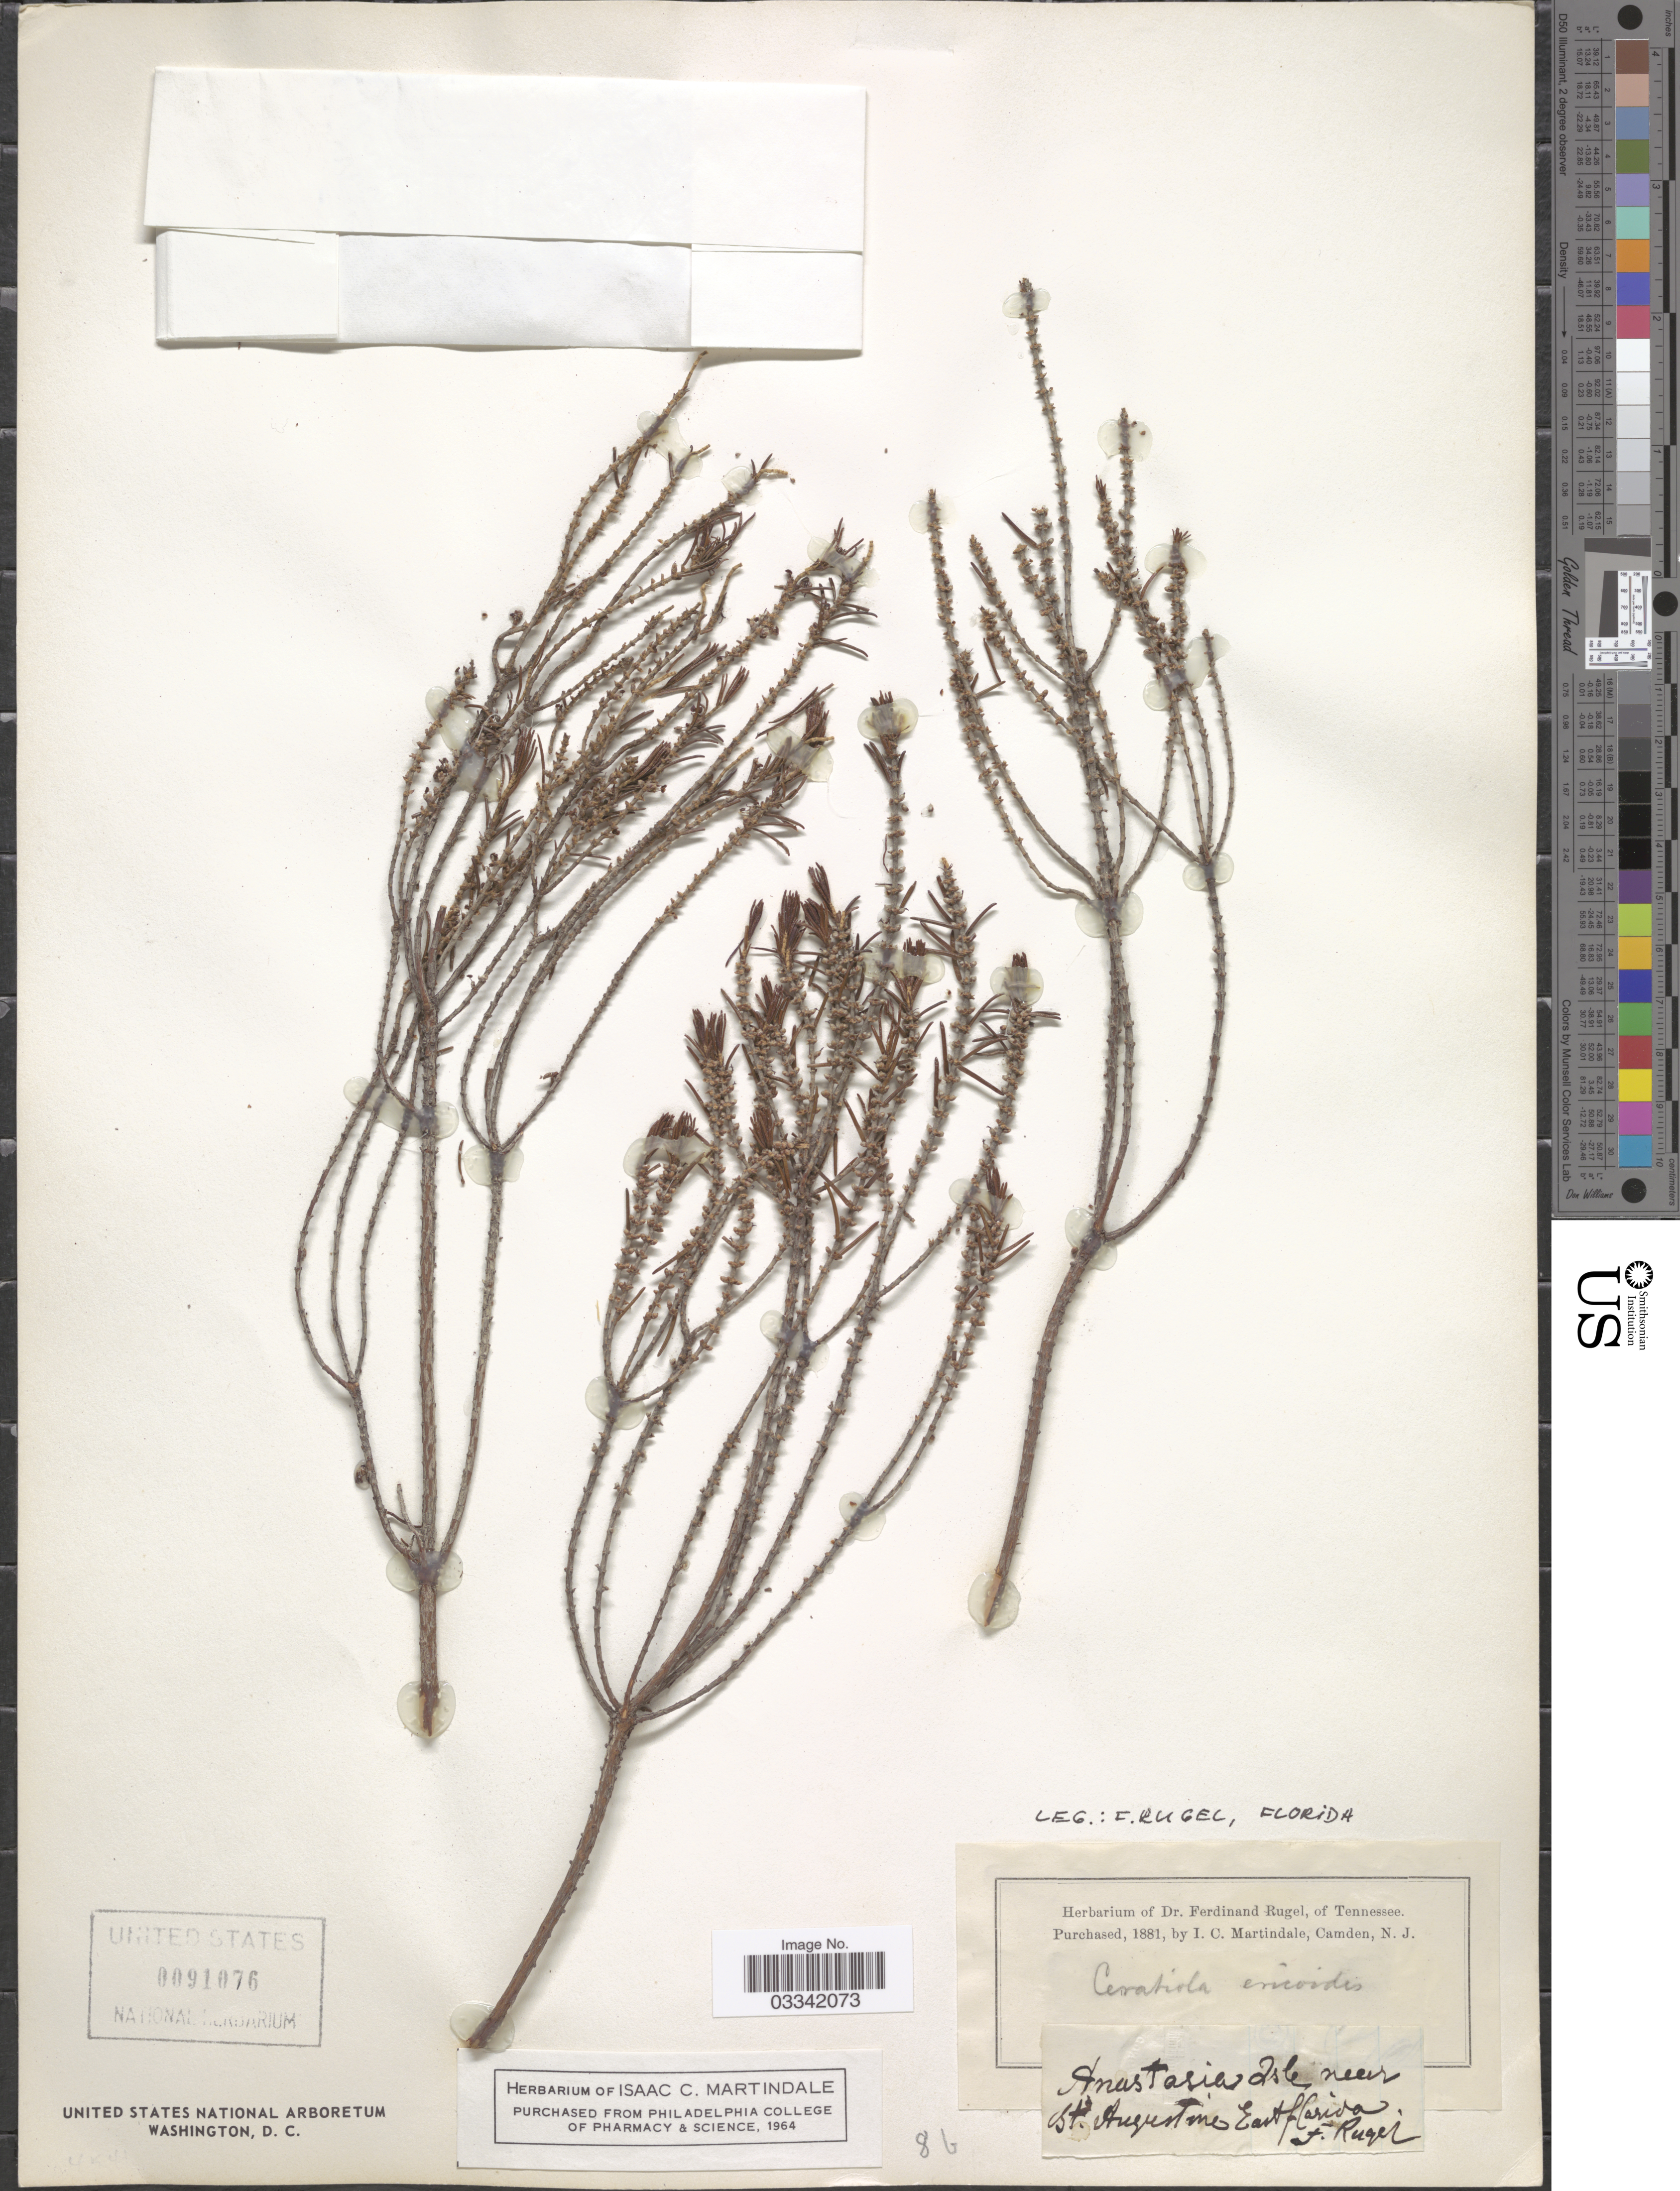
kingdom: Plantae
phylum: Tracheophyta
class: Magnoliopsida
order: Ericales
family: Ericaceae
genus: Ceratiola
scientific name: Ceratiola ericoides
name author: Michx.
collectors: F. Rugel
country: United States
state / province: Florida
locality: St. Augustine, East Florida.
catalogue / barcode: US 91076